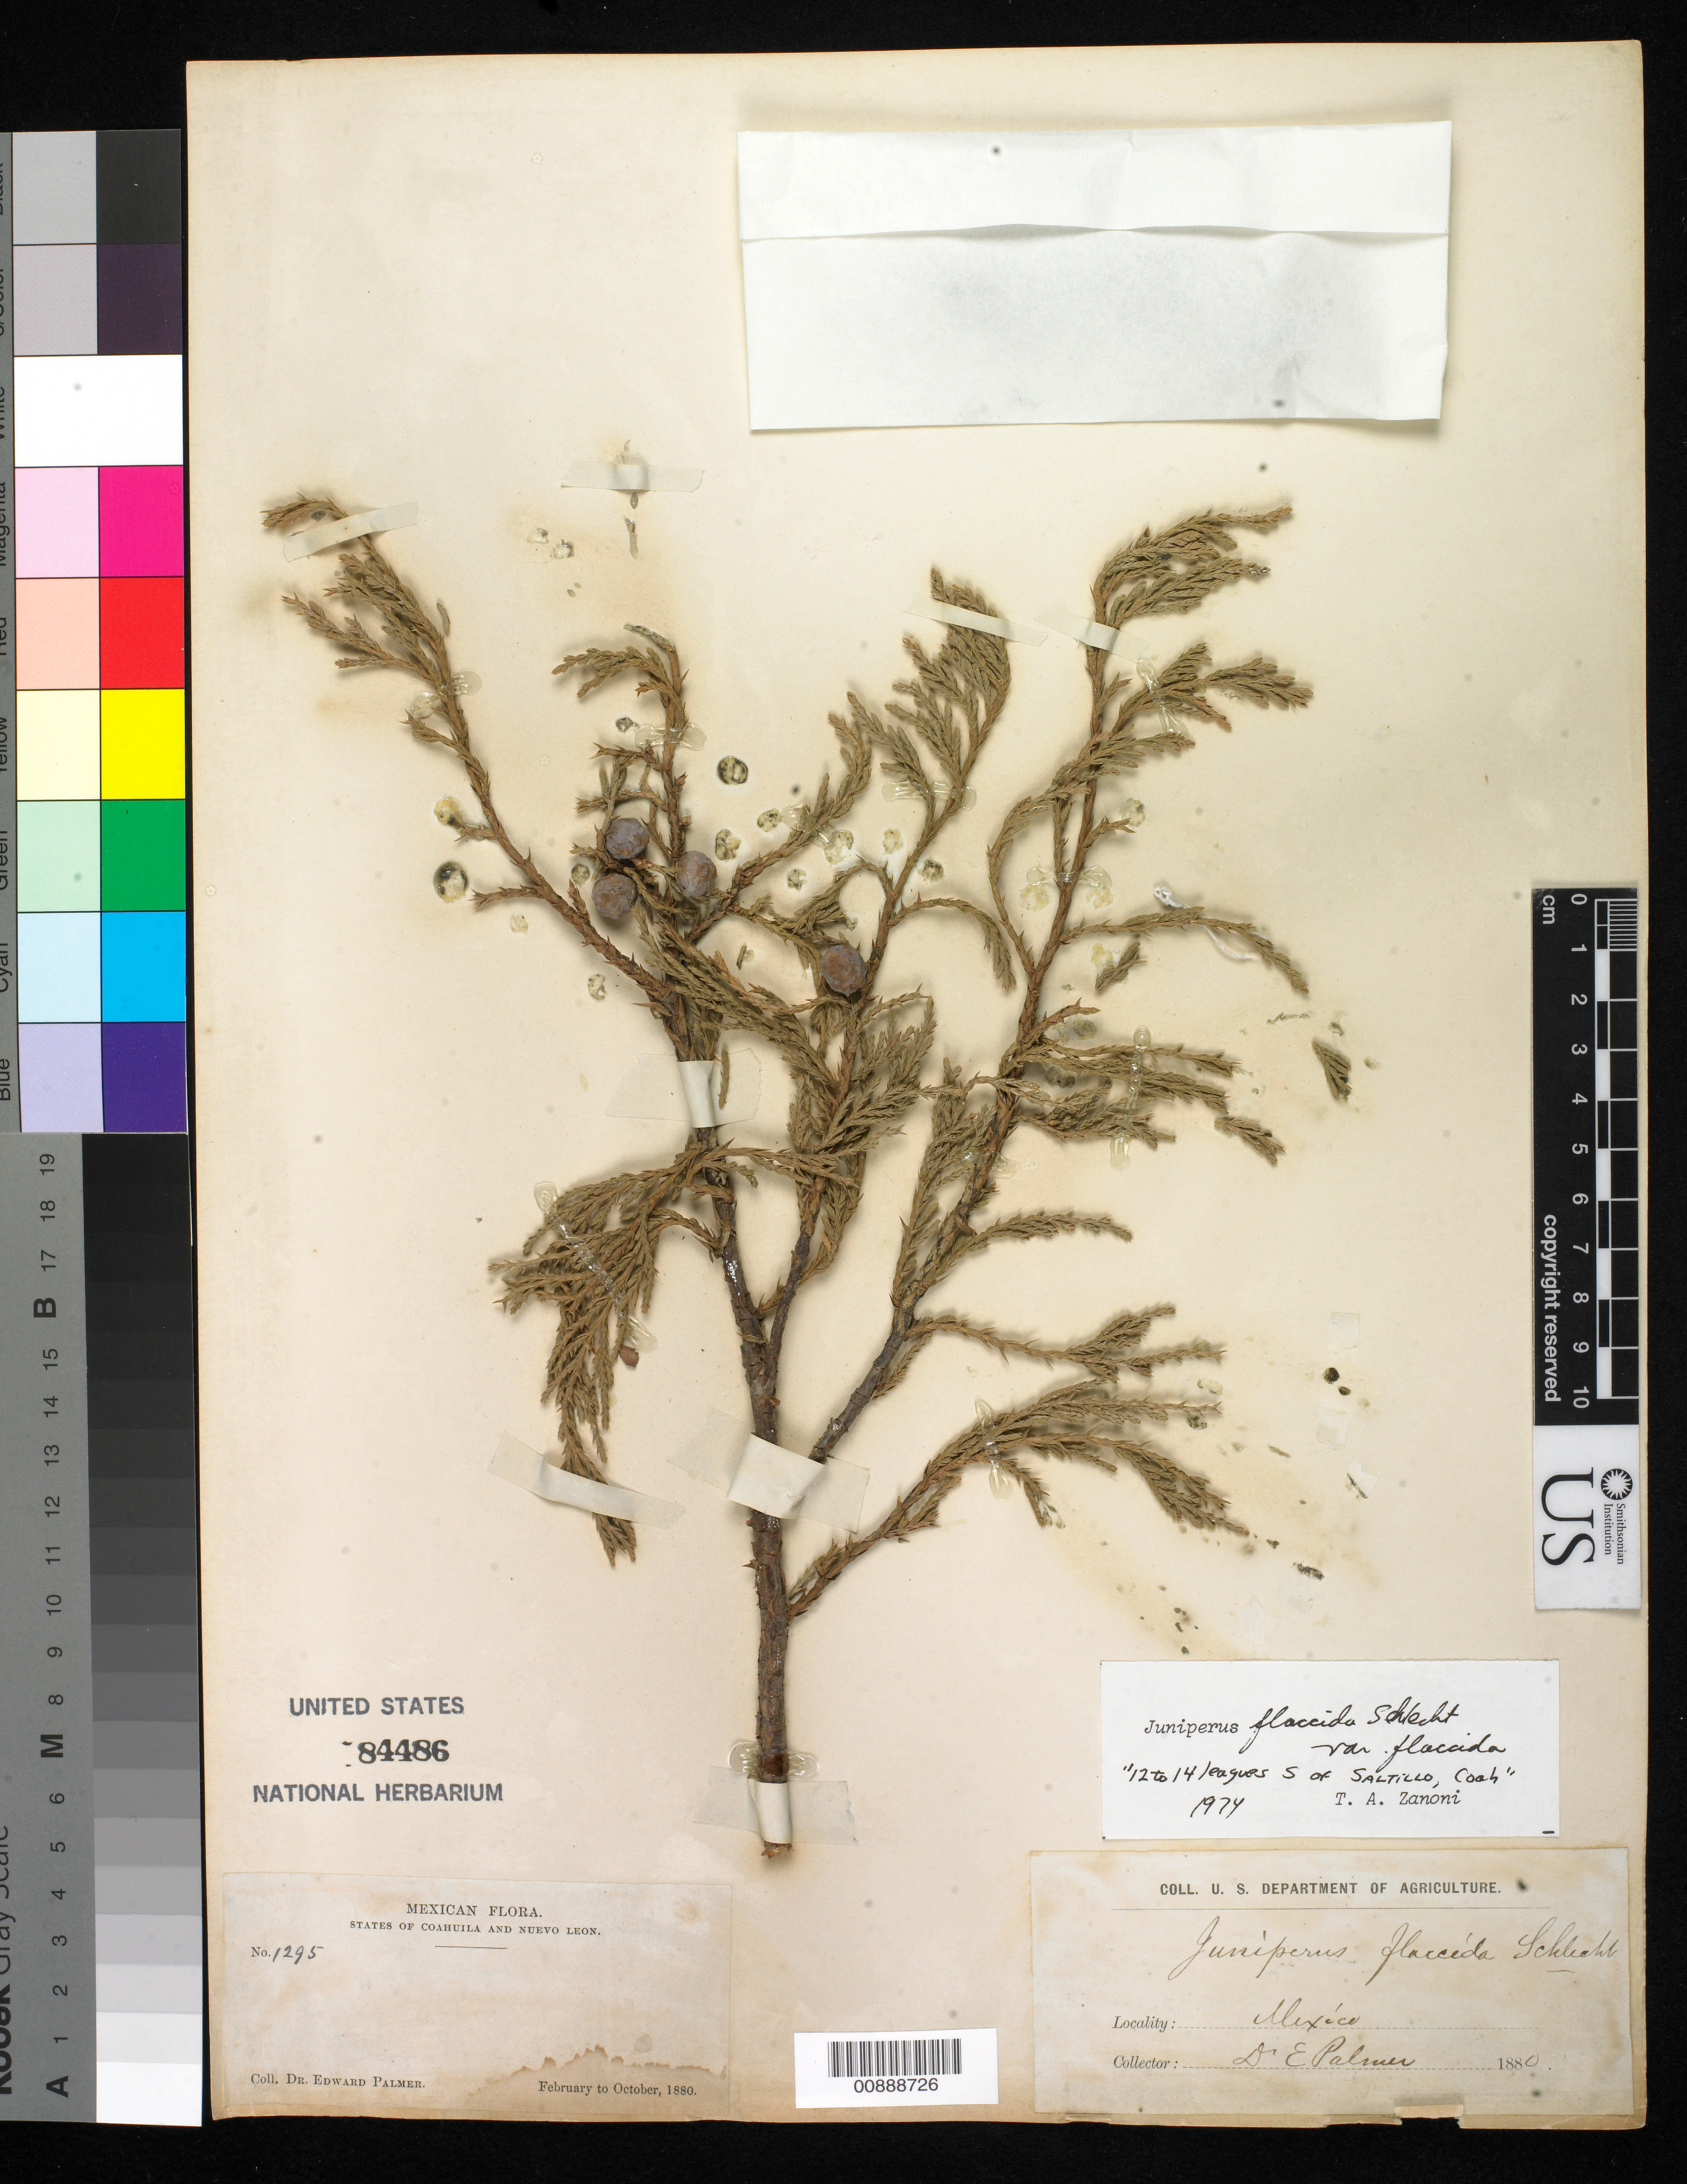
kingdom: Plantae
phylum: Tracheophyta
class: Pinopsida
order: Pinales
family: Cupressaceae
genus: Juniperus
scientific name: Juniperus flaccida var. flaccida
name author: Schltdl.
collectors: E. Palmer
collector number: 1295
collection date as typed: Feb 1880 to -- Oct 1880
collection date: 1880-02/1880-10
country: Mexico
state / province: Coahuila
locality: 12 to 14 leagues S of Saltillo, Coahuila.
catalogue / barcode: US 84486